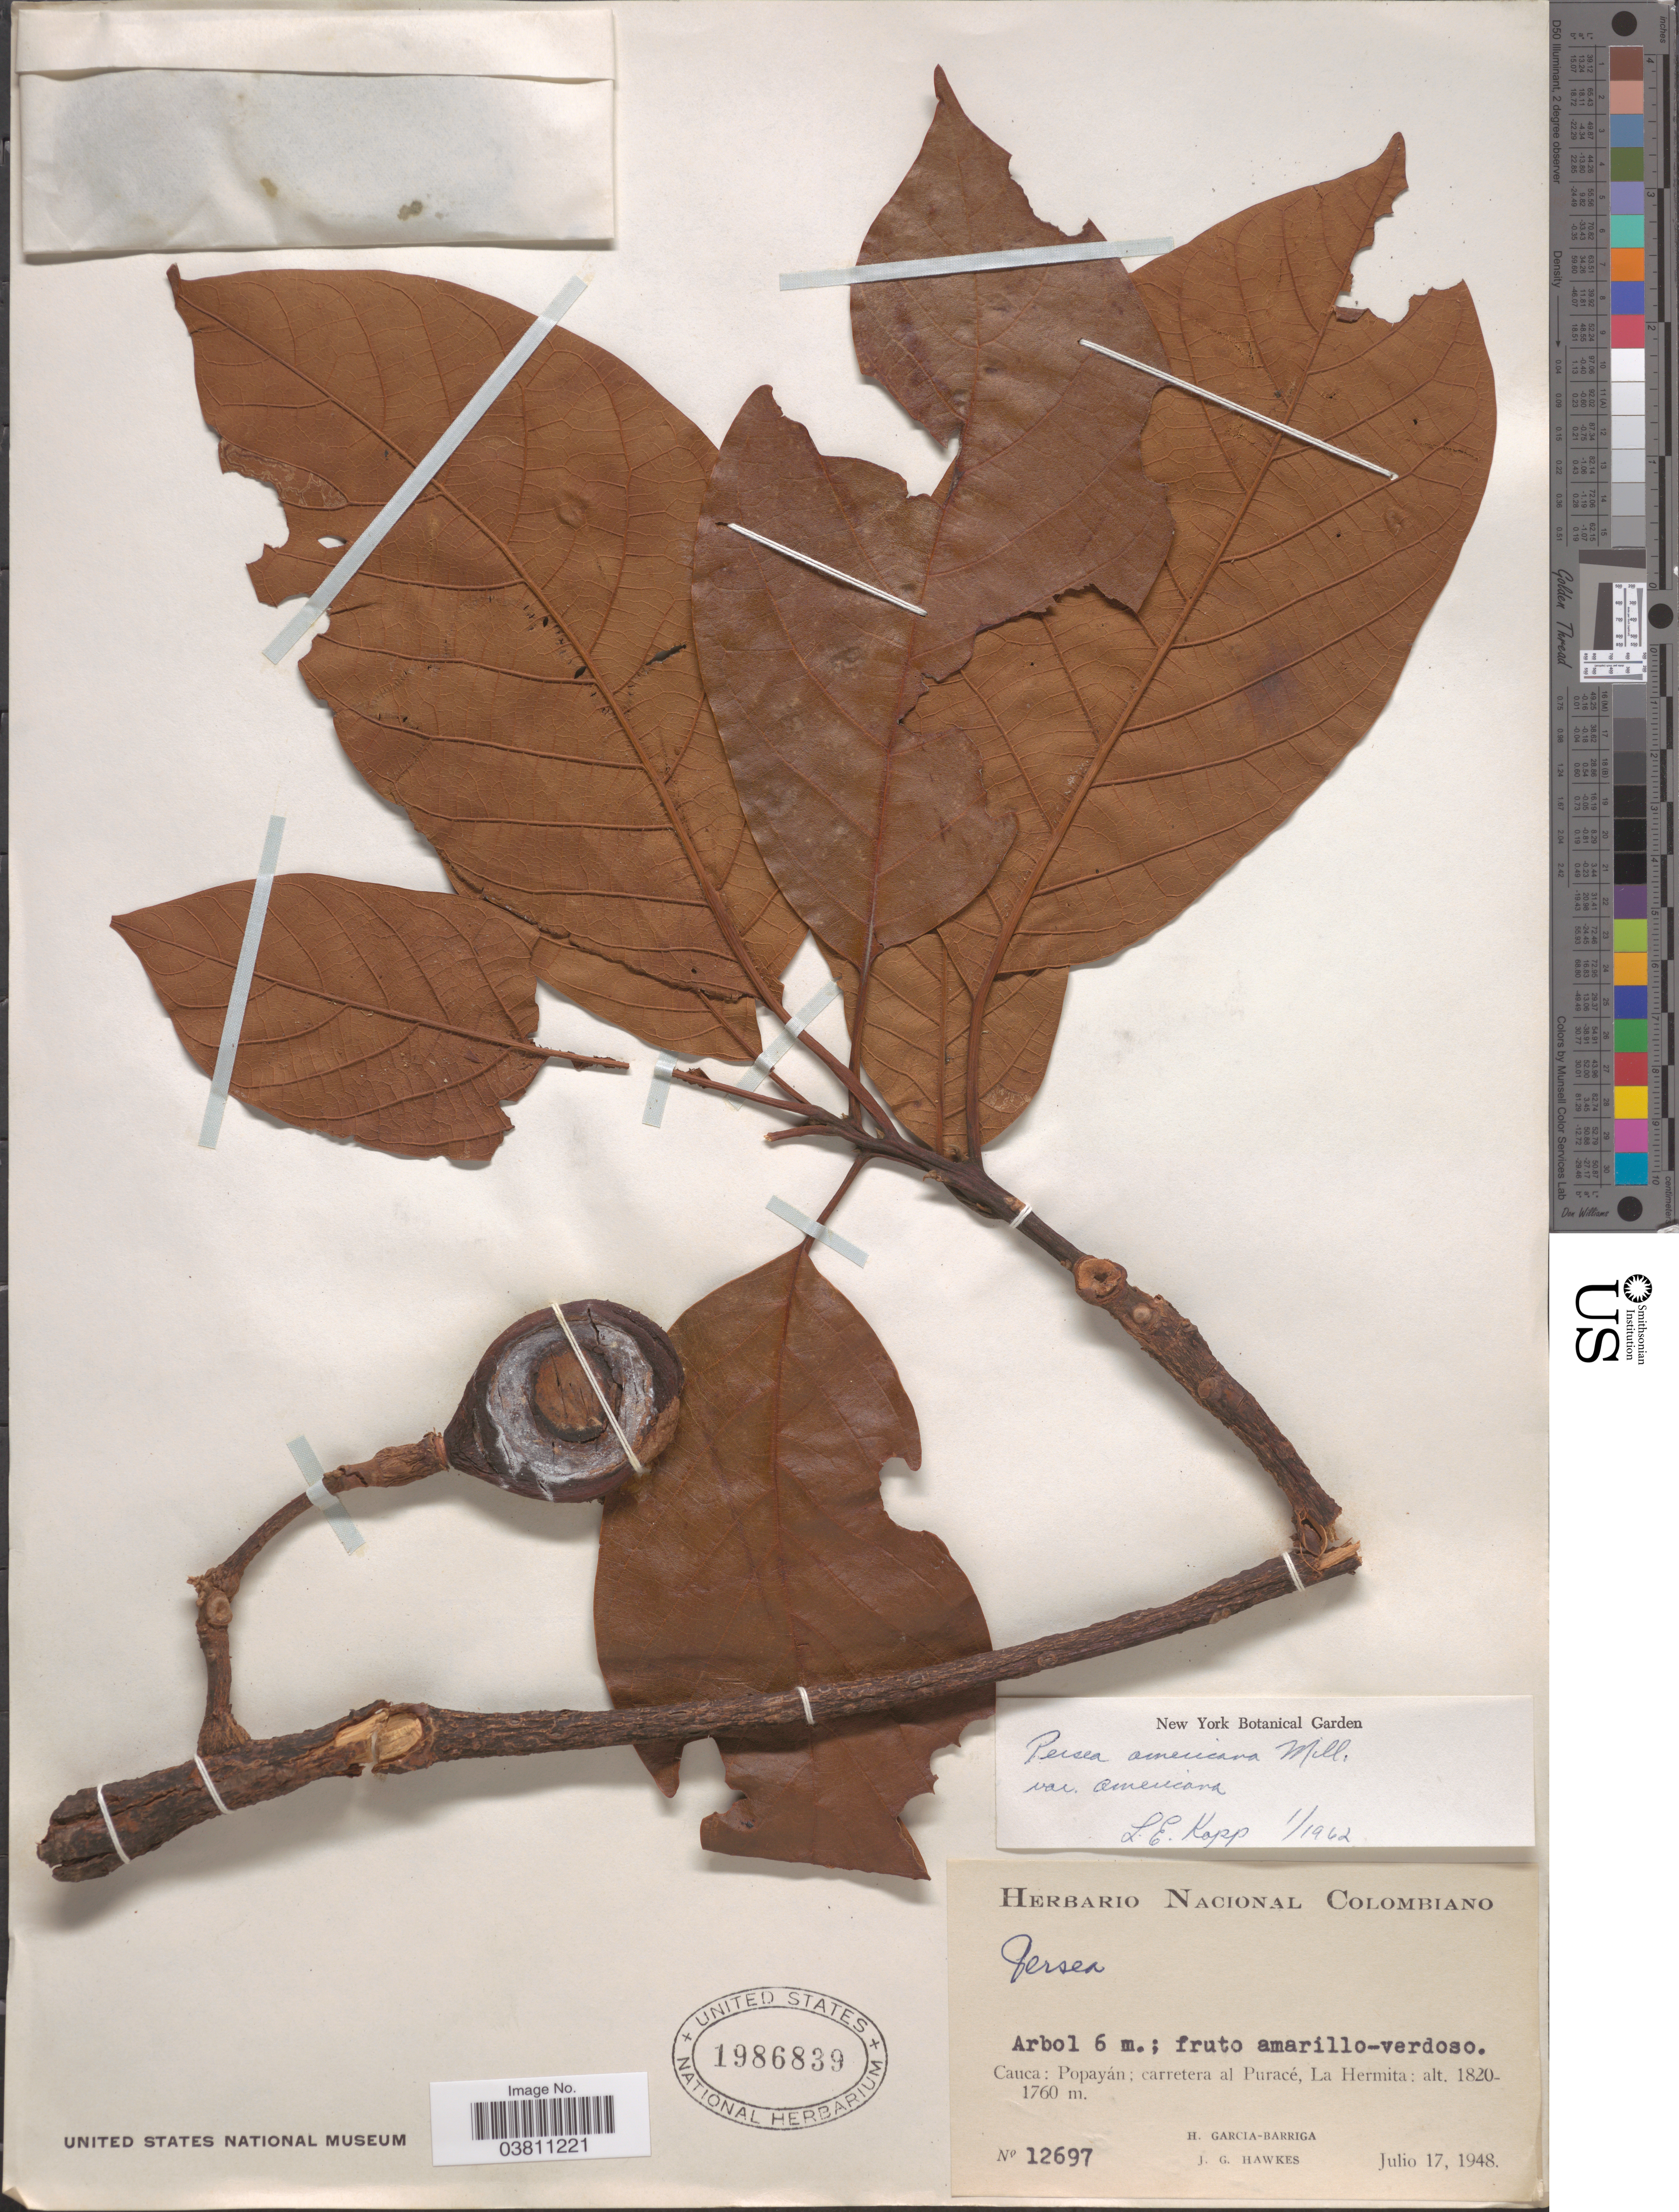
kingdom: Plantae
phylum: Tracheophyta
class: Magnoliopsida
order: Laurales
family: Lauraceae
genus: Persea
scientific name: Persea americana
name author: Mill.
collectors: H. García Barriga & J. Hawkes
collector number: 12697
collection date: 1948-07-17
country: Colombia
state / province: Cauca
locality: Popayán; carretera al Puracé, La Hermita.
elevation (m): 1760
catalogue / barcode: US 1986839